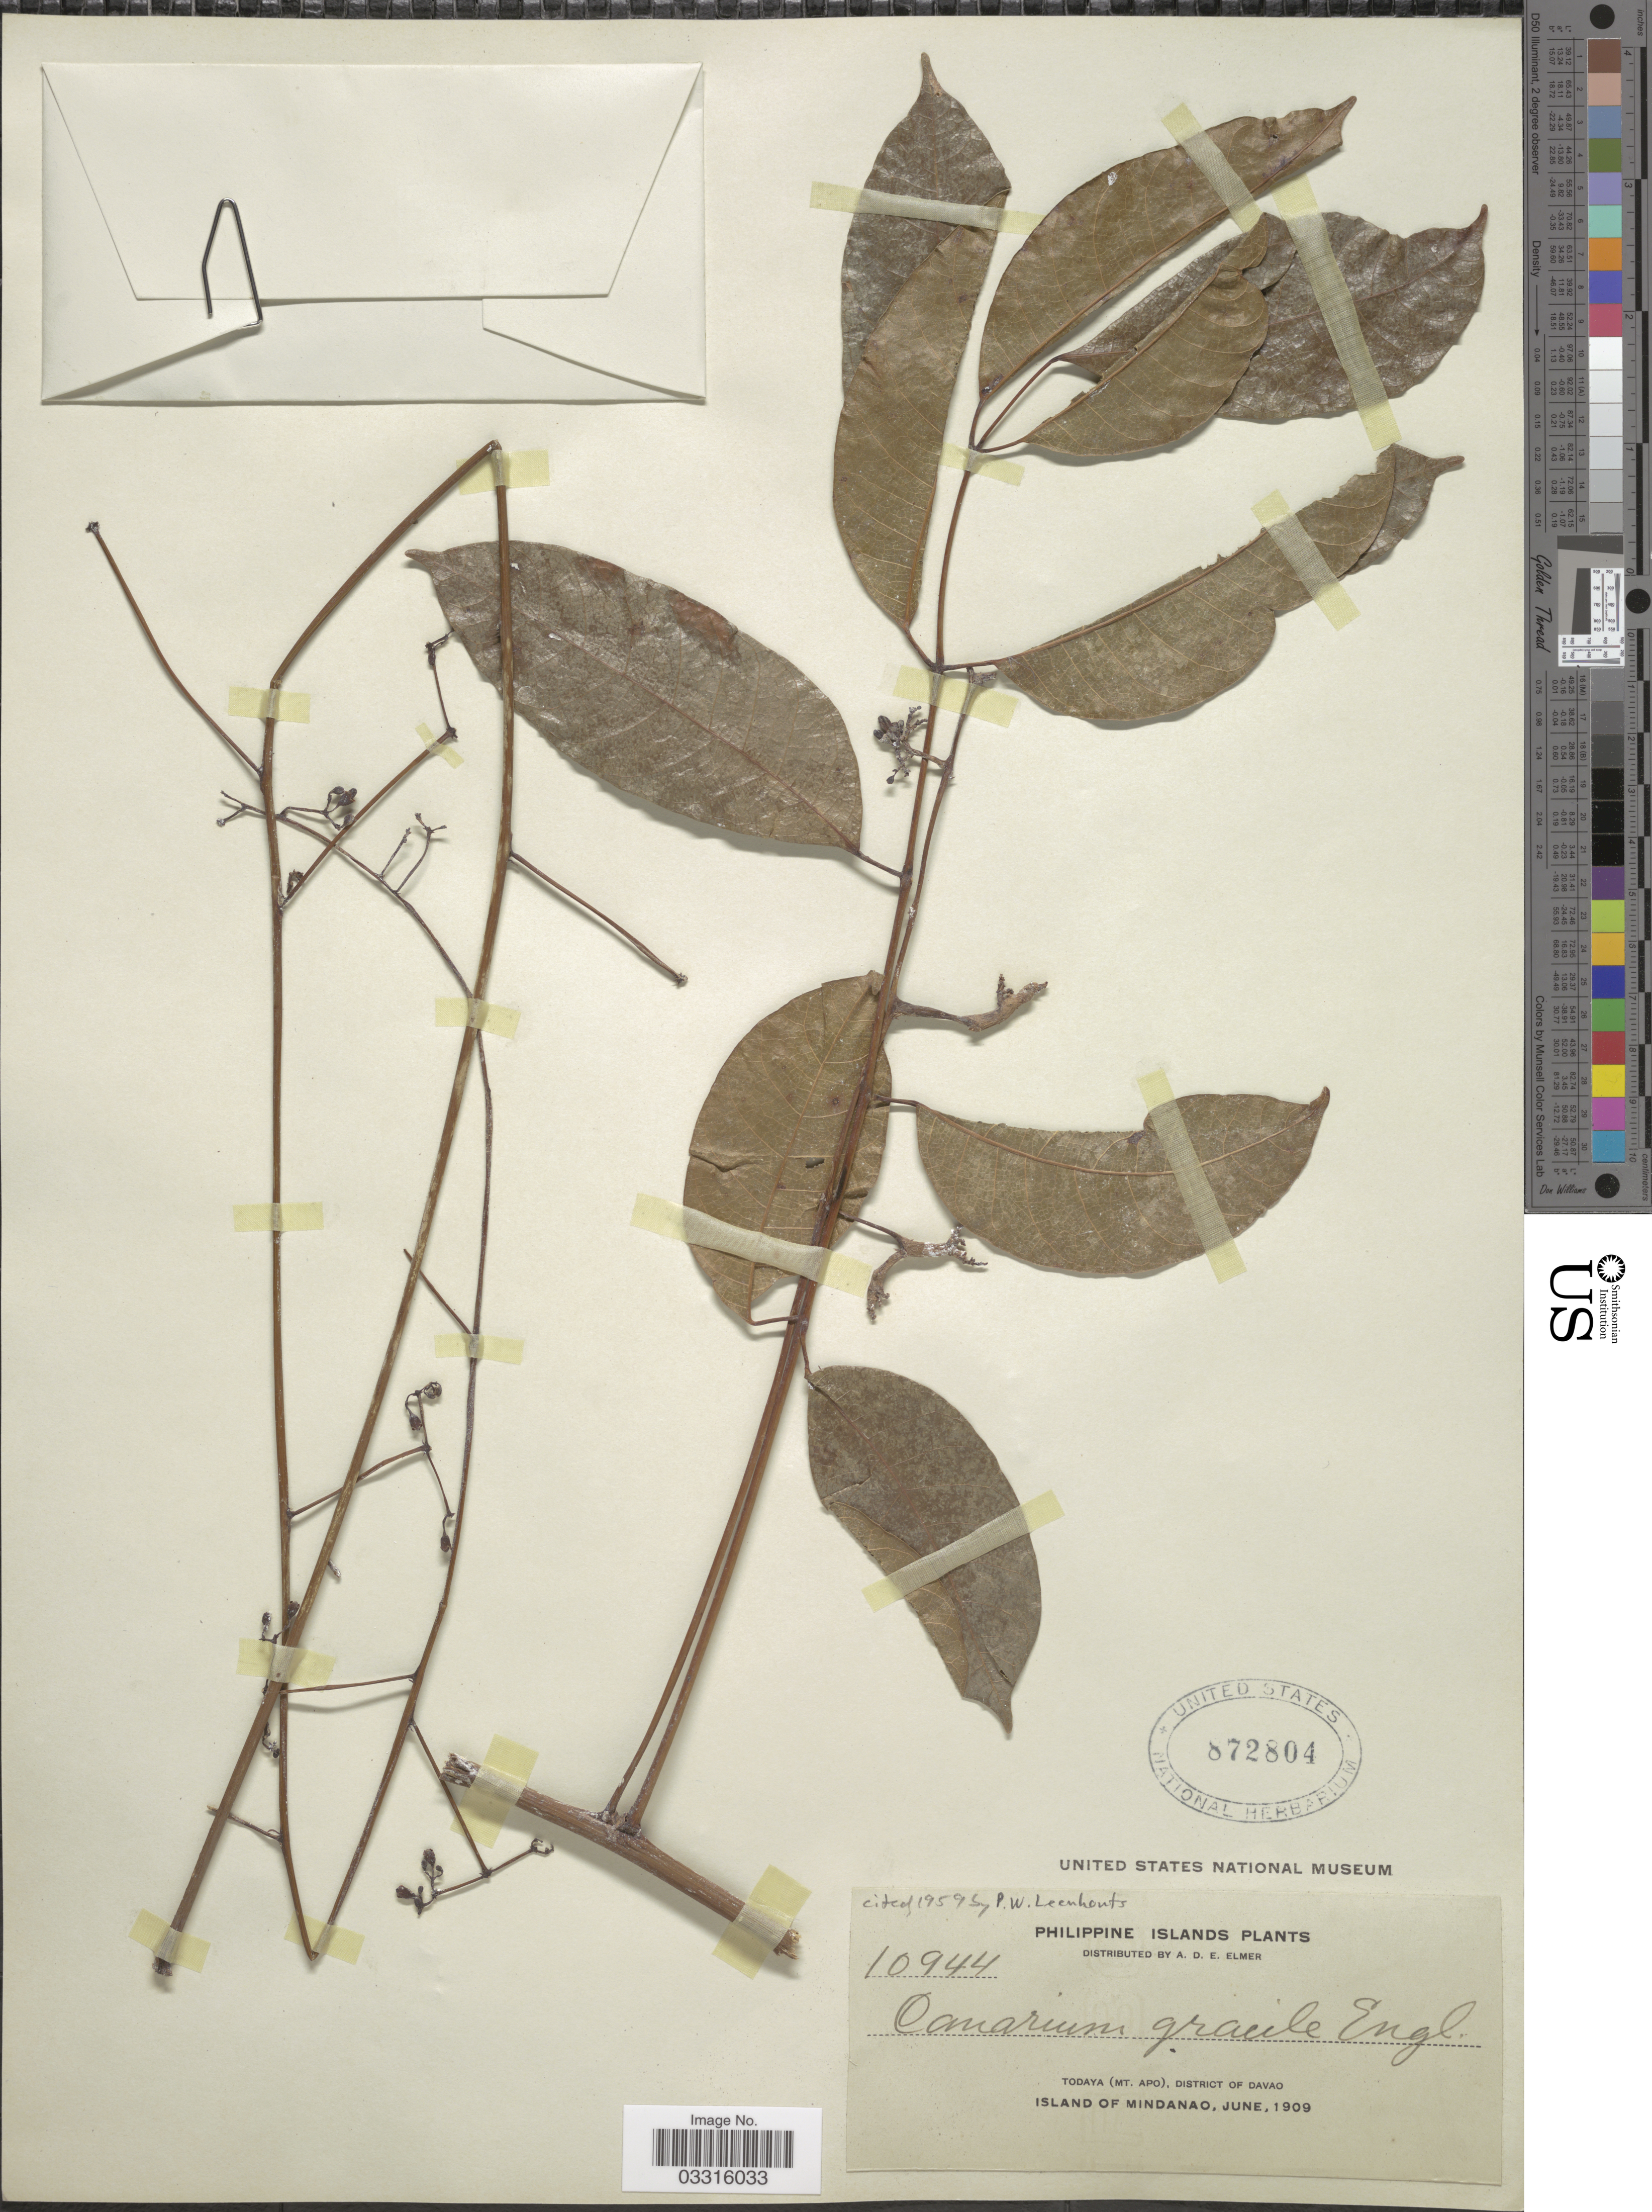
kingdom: Plantae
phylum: Tracheophyta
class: Magnoliopsida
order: Sapindales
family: Burseraceae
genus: Canarium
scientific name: Canarium gracile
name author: Engl.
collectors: A. D. E. Elmer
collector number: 10944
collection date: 1909-06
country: Philippines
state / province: Davao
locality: Todaya (Mt. Apo), District of Davao. Island of Mindanao.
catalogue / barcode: US 872804